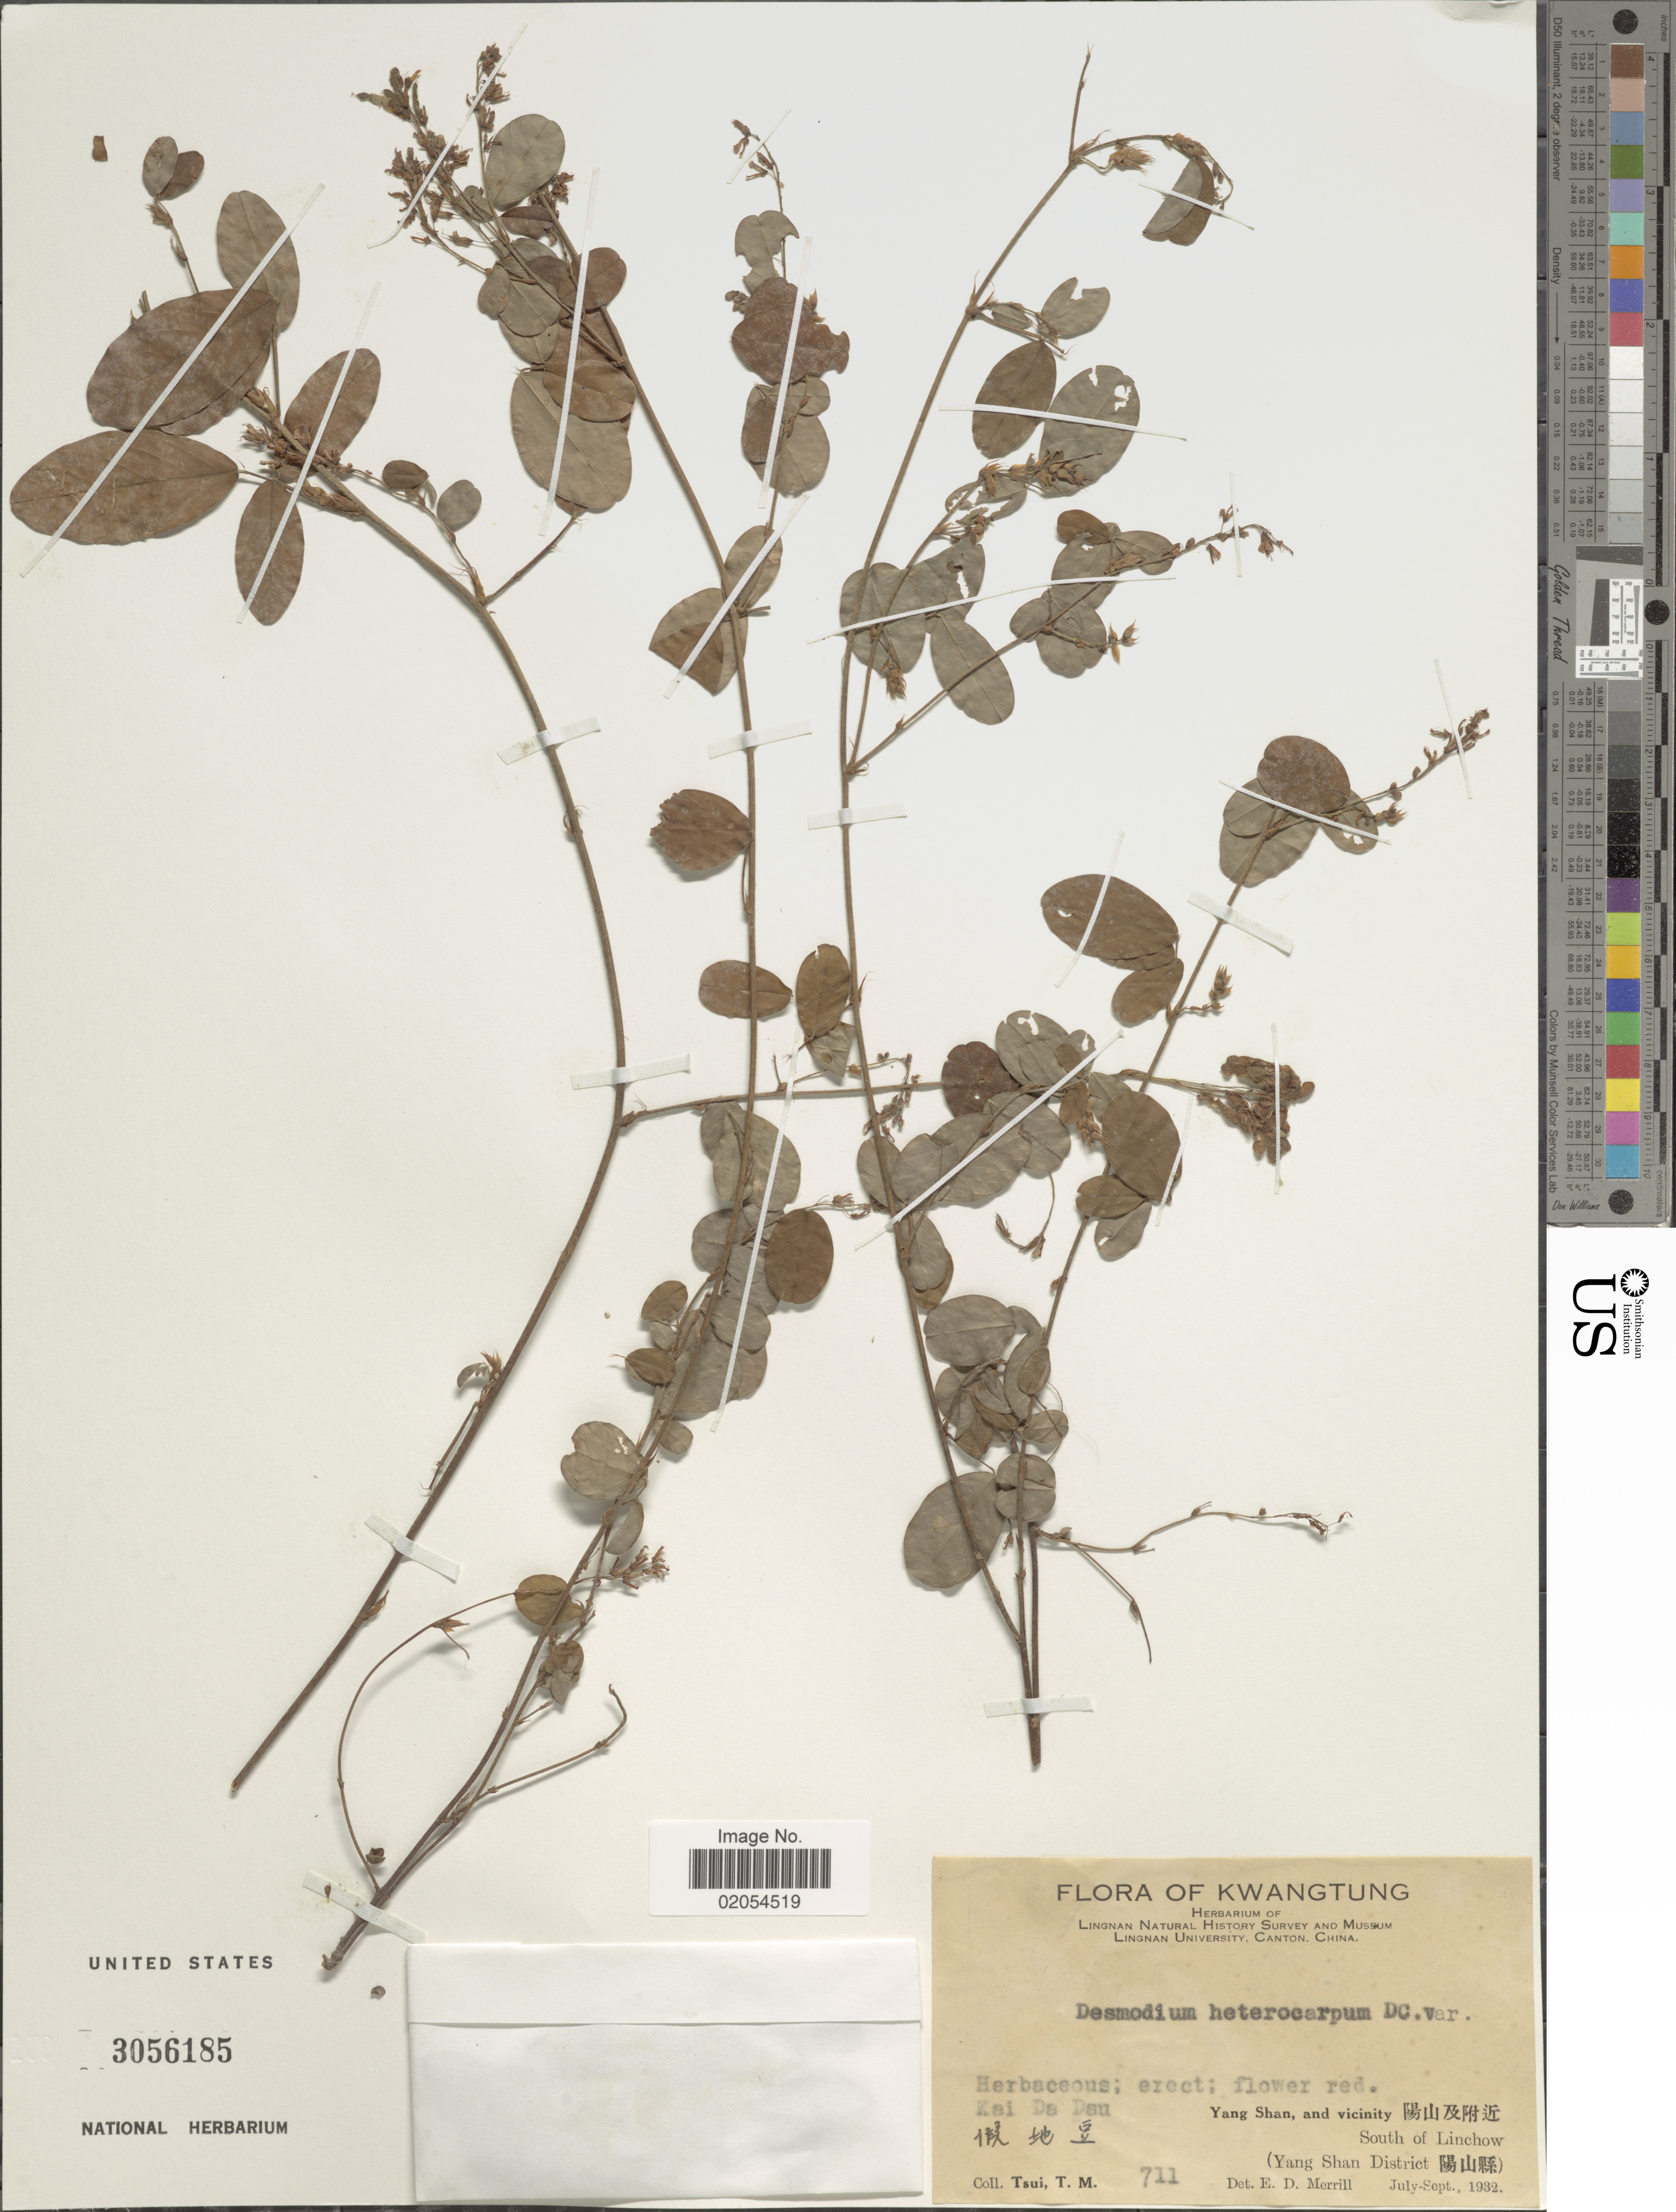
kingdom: Plantae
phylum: Tracheophyta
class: Magnoliopsida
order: Fabales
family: Fabaceae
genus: Grona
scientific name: Grona heterocarpos subsp. heterocarpos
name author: (L.) H. Ohashi & K. Ohashi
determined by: Strong, Mark T., (BOT), Smithsonian Institution - National Museum of Natural History (UNITED STATES)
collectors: T. Tsui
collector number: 711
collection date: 1932-07/1932-09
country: China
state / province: Guangdong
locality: Kwangtung, Kai Da Dau, Yang Shan, and vicinity, South of Linchow, (Yang Shan District)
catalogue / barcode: US 3056185